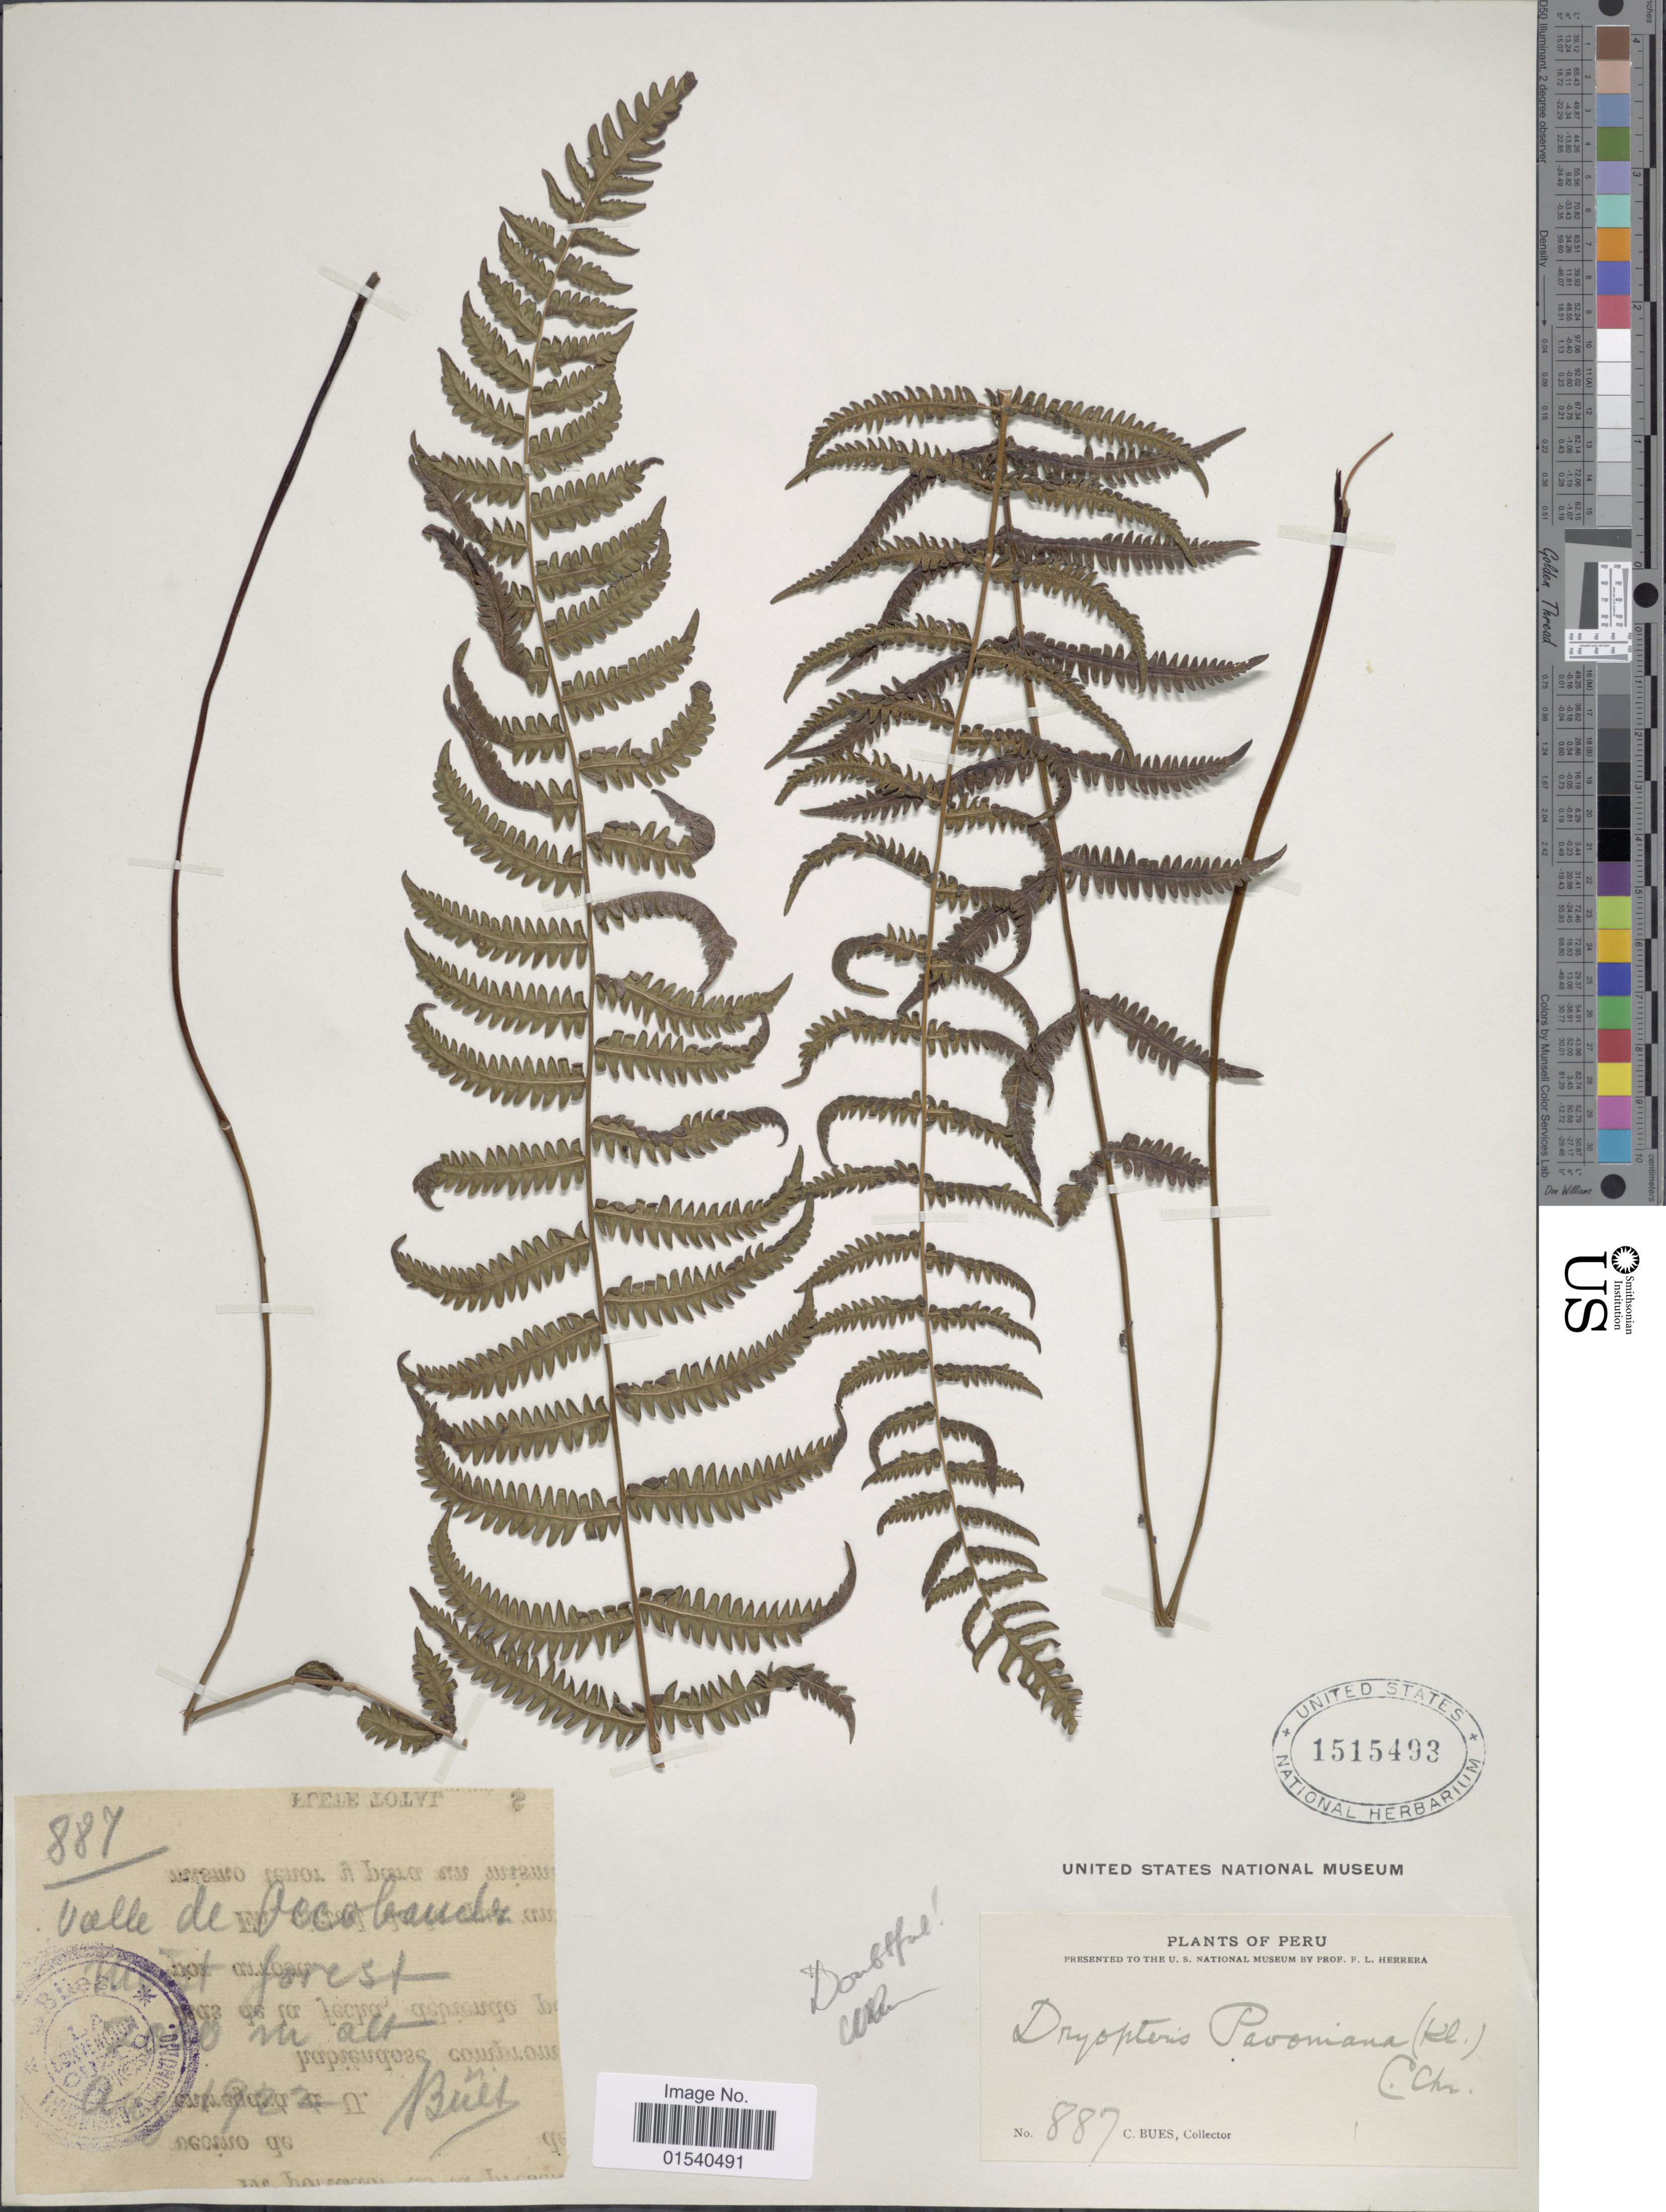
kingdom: Plantae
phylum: Tracheophyta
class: Polypodiopsida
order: Polypodiales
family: Thelypteridaceae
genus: Amauropelta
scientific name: Amauropelta pavoniana (Klotzsch) comb. nov., ined 2015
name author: (Klotzsch)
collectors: C. Bues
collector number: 887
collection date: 1922-08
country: Peru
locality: Valle de Occobamba [interpreted] forest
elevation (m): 2000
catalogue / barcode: US 1515493